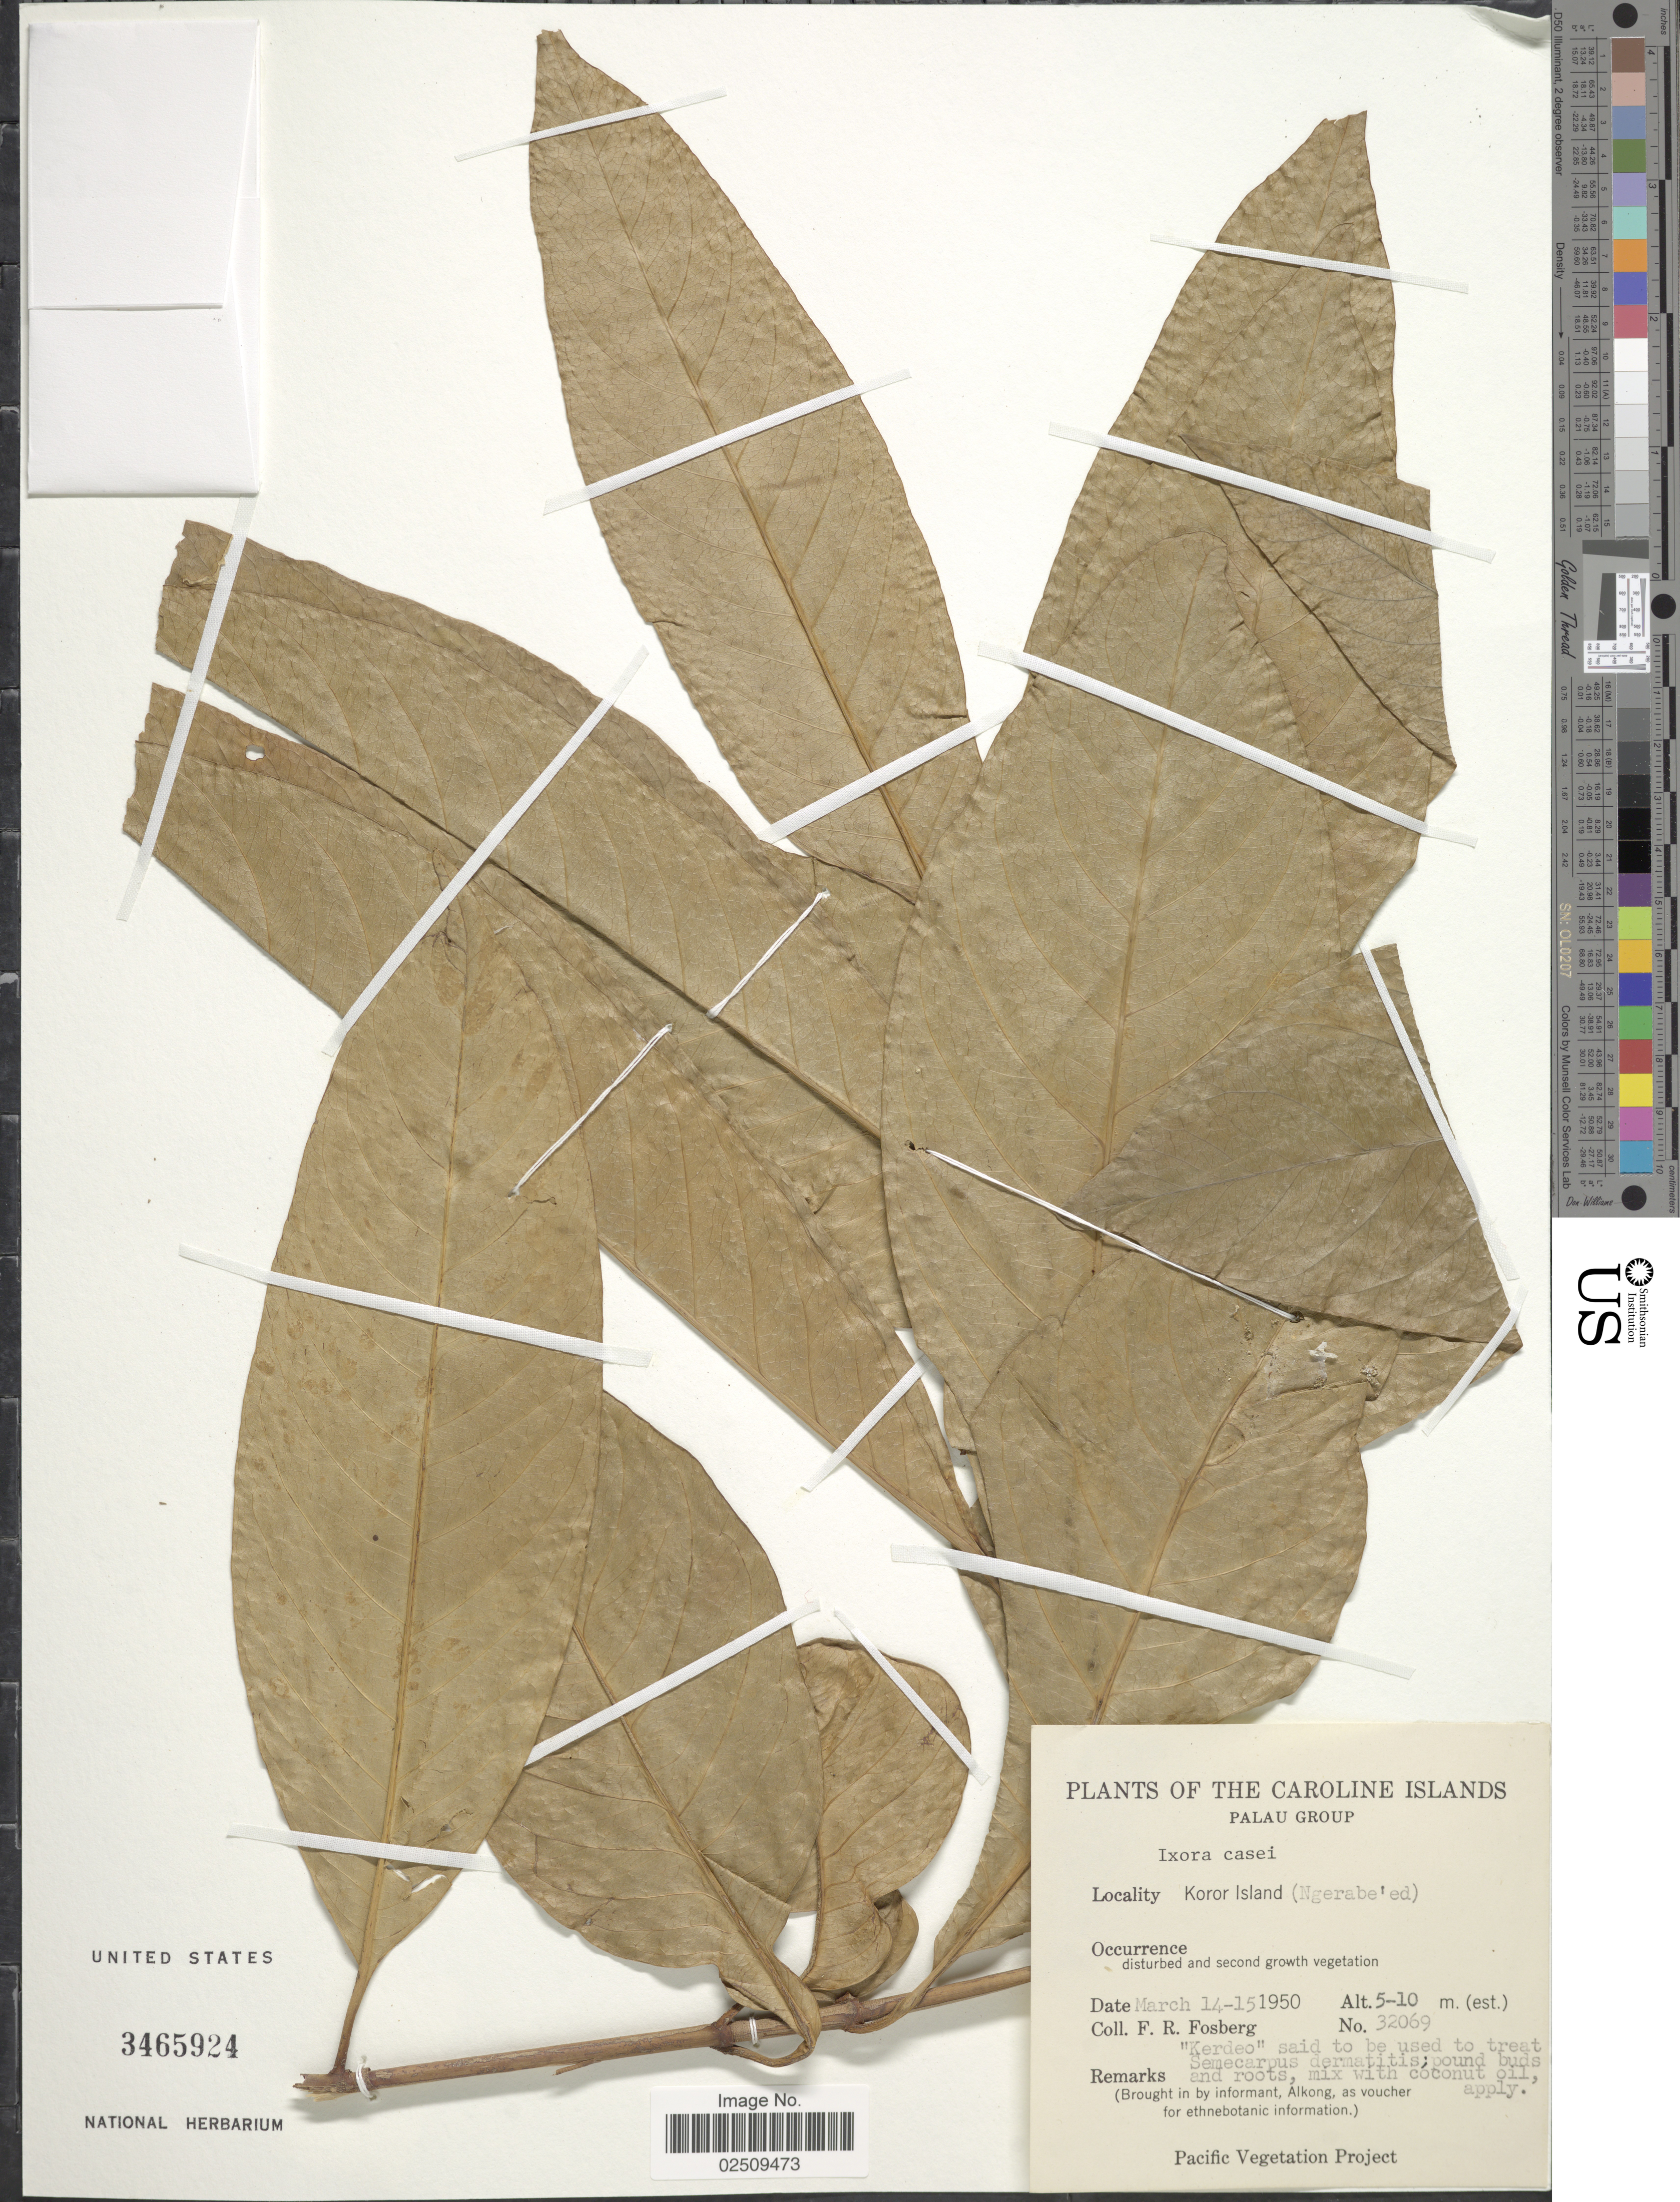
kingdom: Plantae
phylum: Tracheophyta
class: Magnoliopsida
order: Gentianales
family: Rubiaceae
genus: Ixora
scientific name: Ixora casei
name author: Hance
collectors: F. R. Fosberg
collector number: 32069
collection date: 1950-03-14/1950-03-15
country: Palau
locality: The Caroline Islands, Palau Group, Koror Island (Ngerabe'ed)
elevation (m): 5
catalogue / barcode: US 3465924